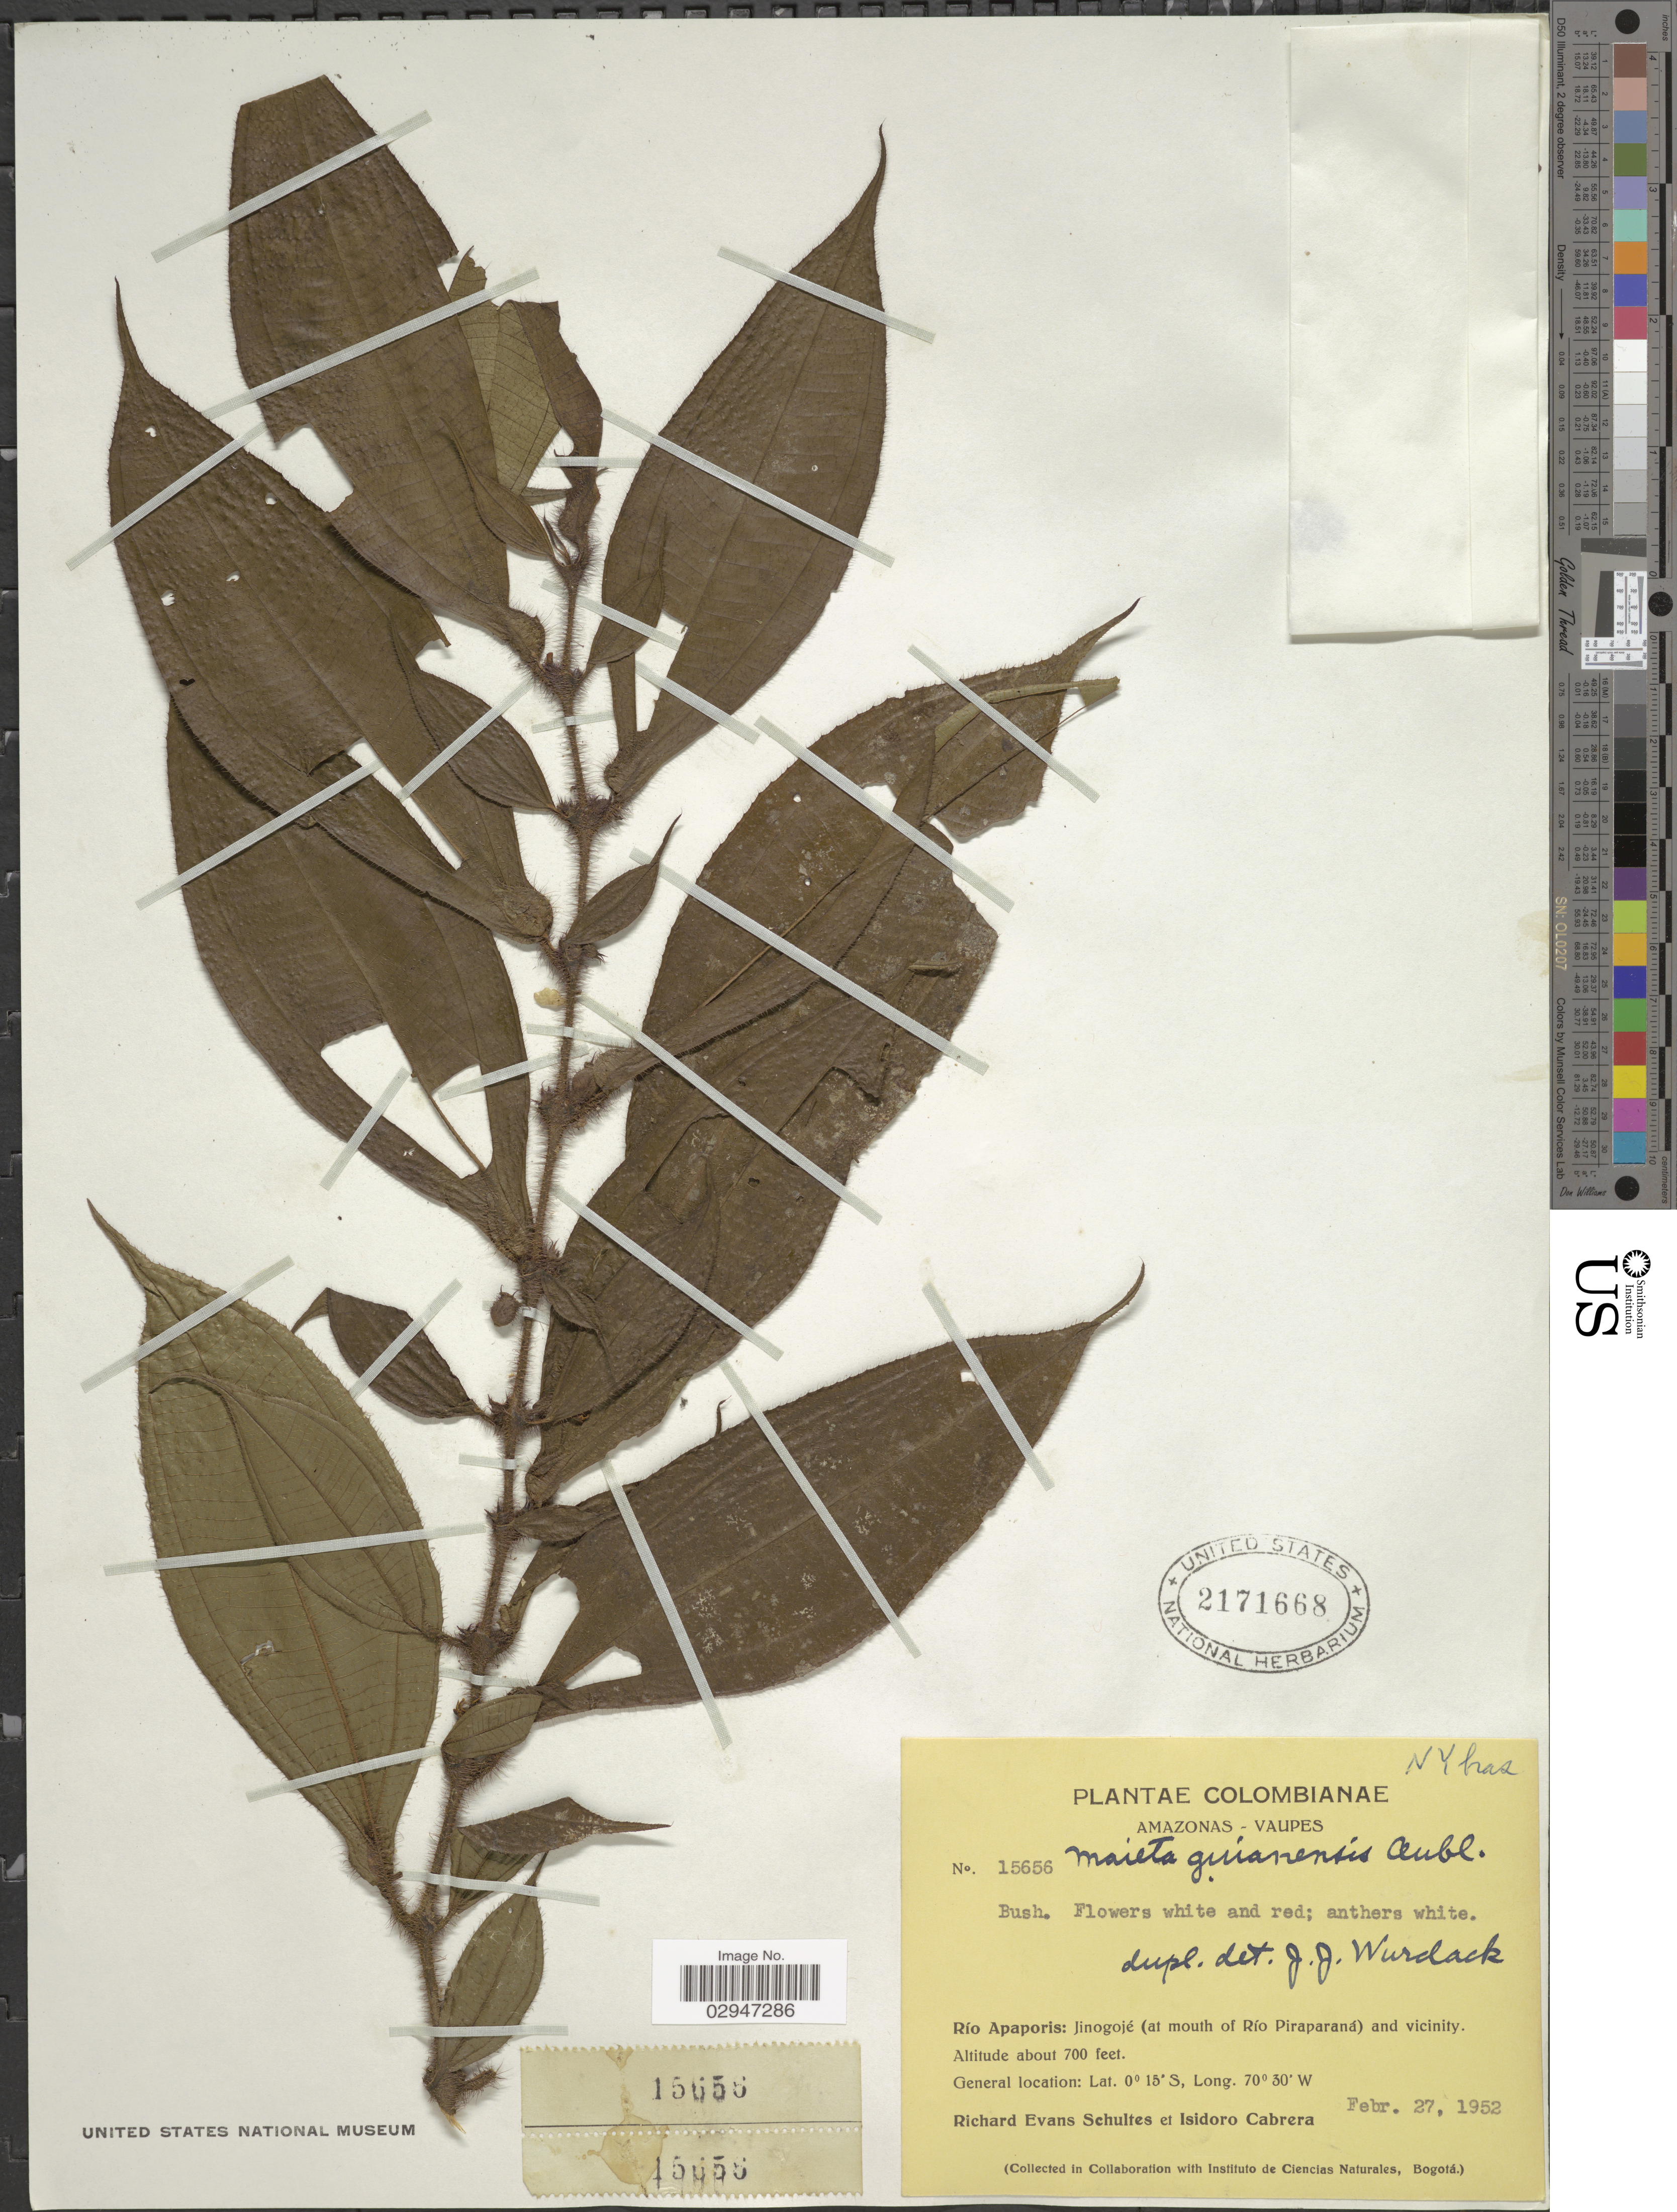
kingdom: Plantae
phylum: Tracheophyta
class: Magnoliopsida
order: Myrtales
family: Melastomataceae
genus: Maieta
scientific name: Maieta guianensis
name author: Aubl.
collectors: R. E. Schultes & I. Cabrera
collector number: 15656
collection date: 1952-02-27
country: Colombia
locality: Amazonas-Vaupes. Río Apaporis: Jinogojé (at mouth of Río Piraparaná) and vicinity.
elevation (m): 213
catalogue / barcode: US 2171668